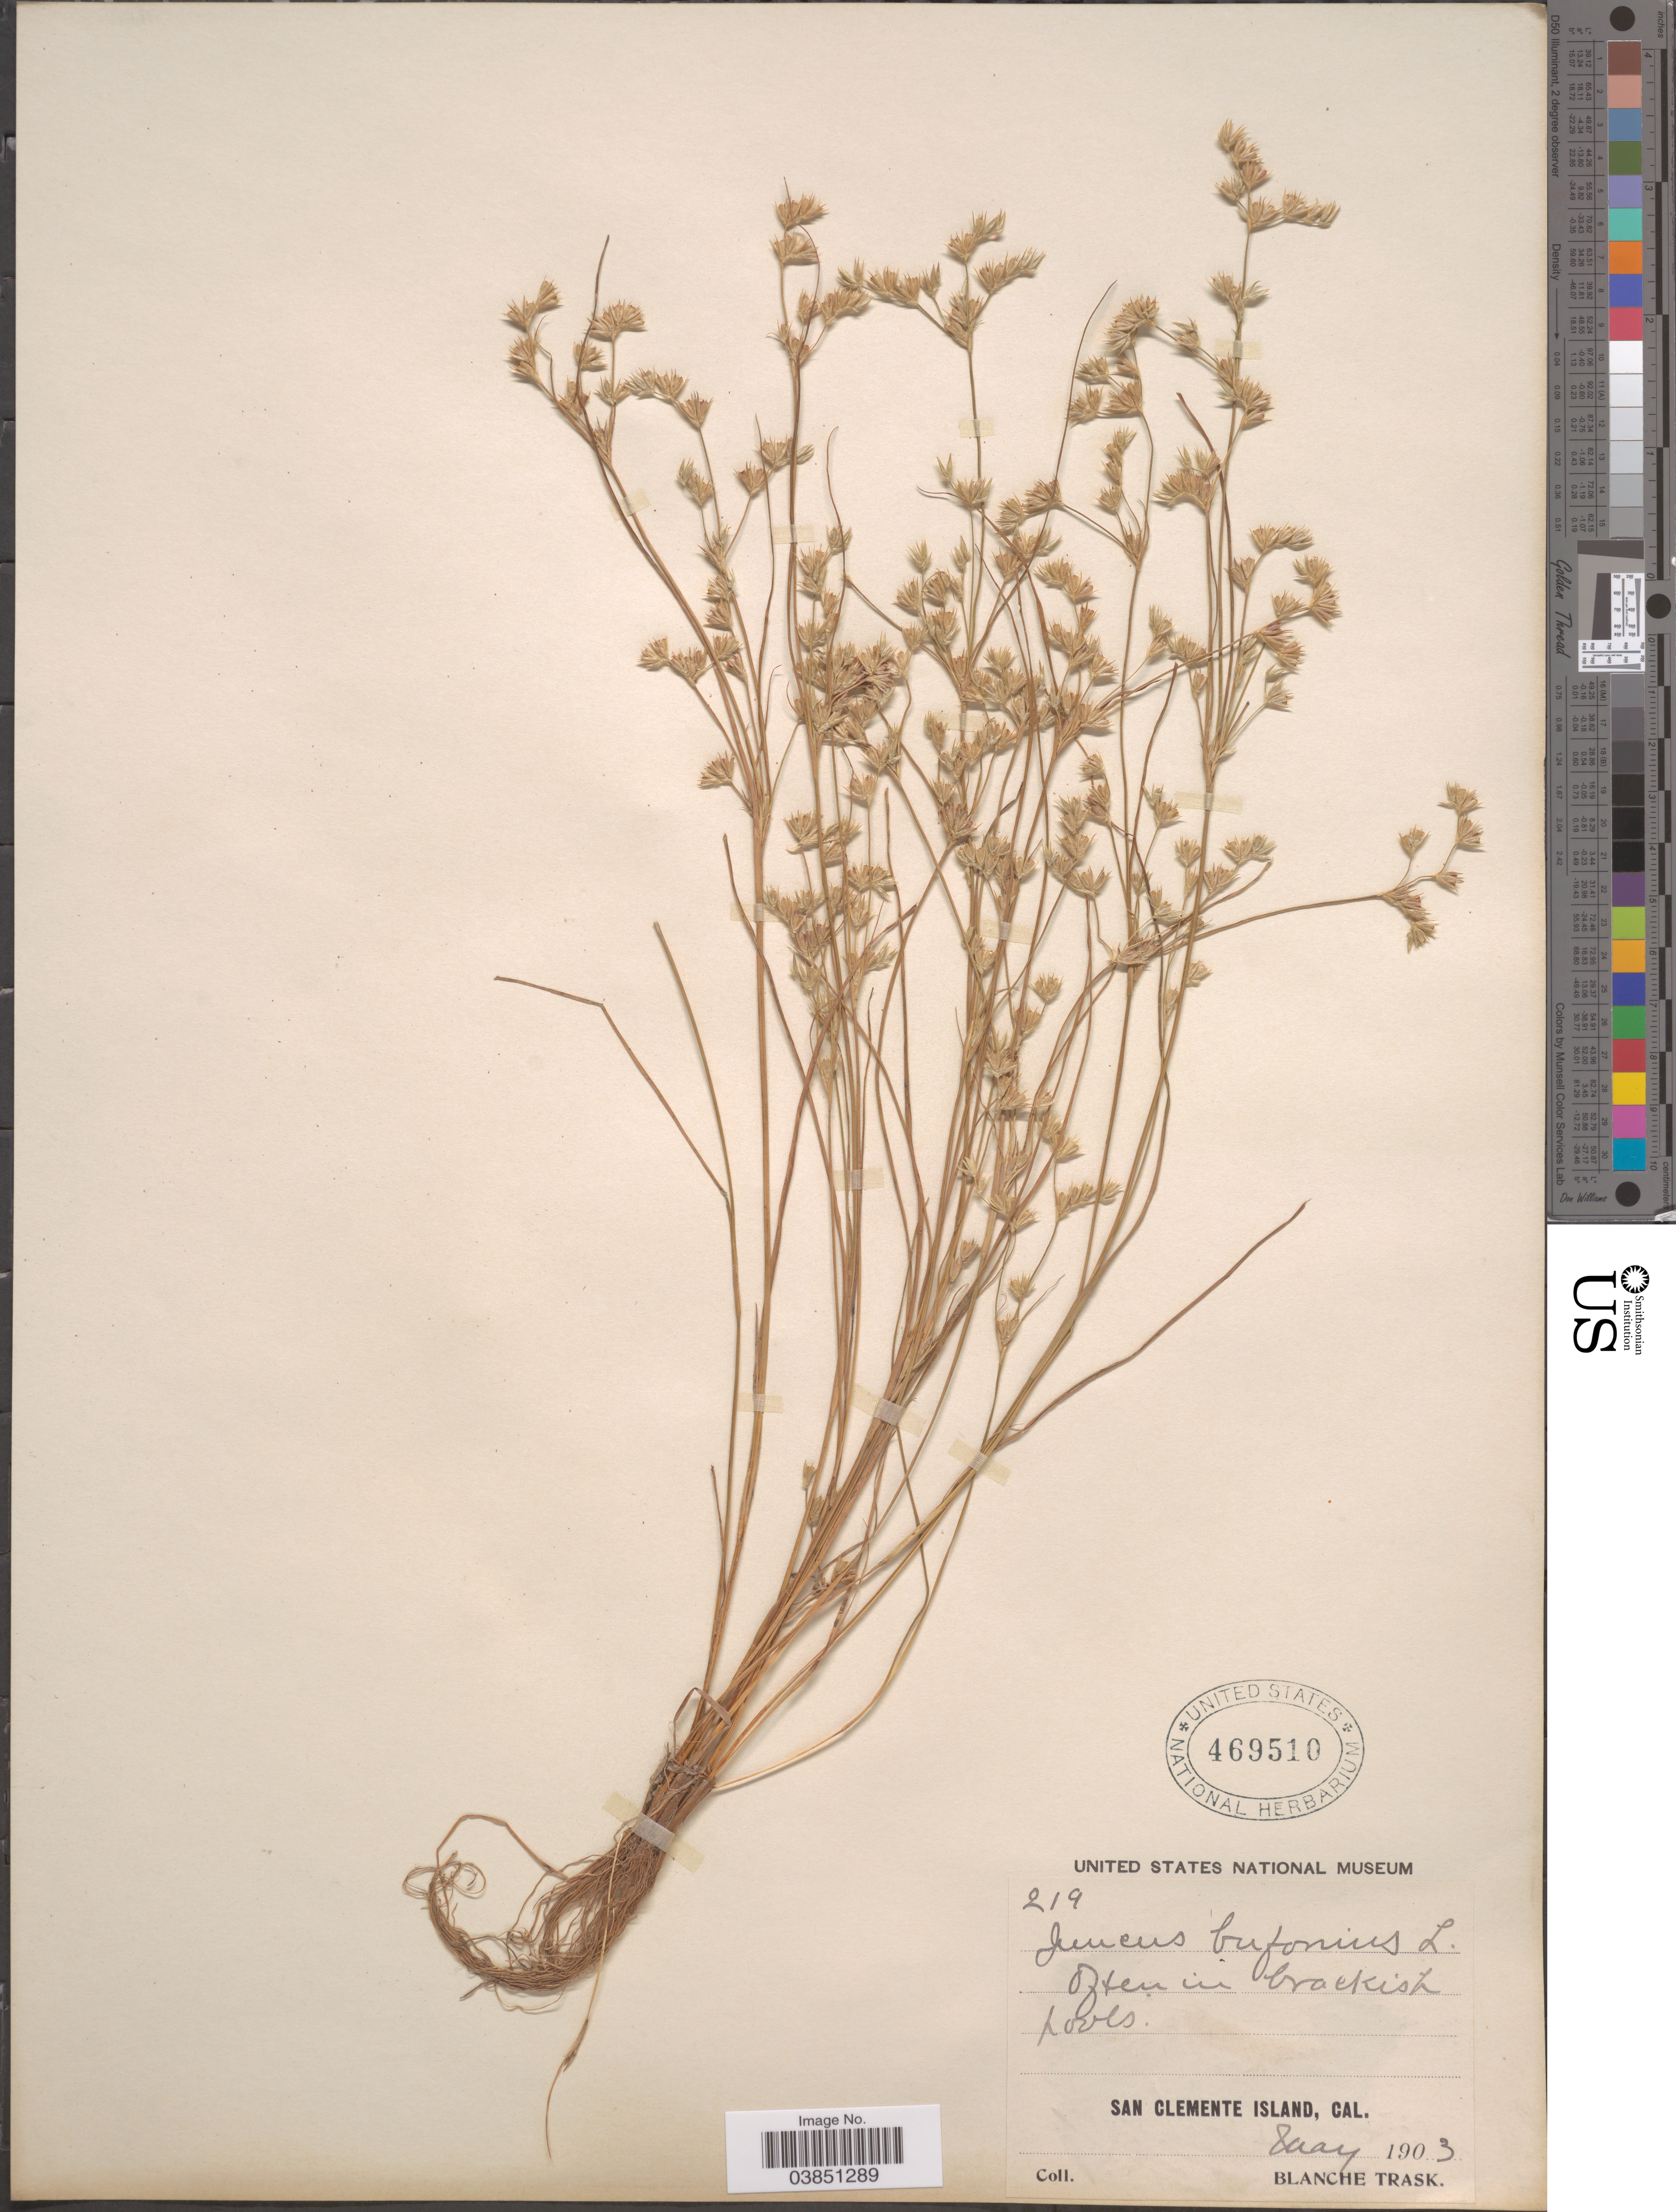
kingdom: Plantae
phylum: Tracheophyta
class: Liliopsida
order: Poales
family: Juncaceae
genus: Juncus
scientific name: Juncus bufonius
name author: L.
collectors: B. Trask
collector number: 219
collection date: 1903-05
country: United States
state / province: California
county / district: Los Angeles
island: San Clemente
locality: San Clemente Island.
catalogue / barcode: US 469510